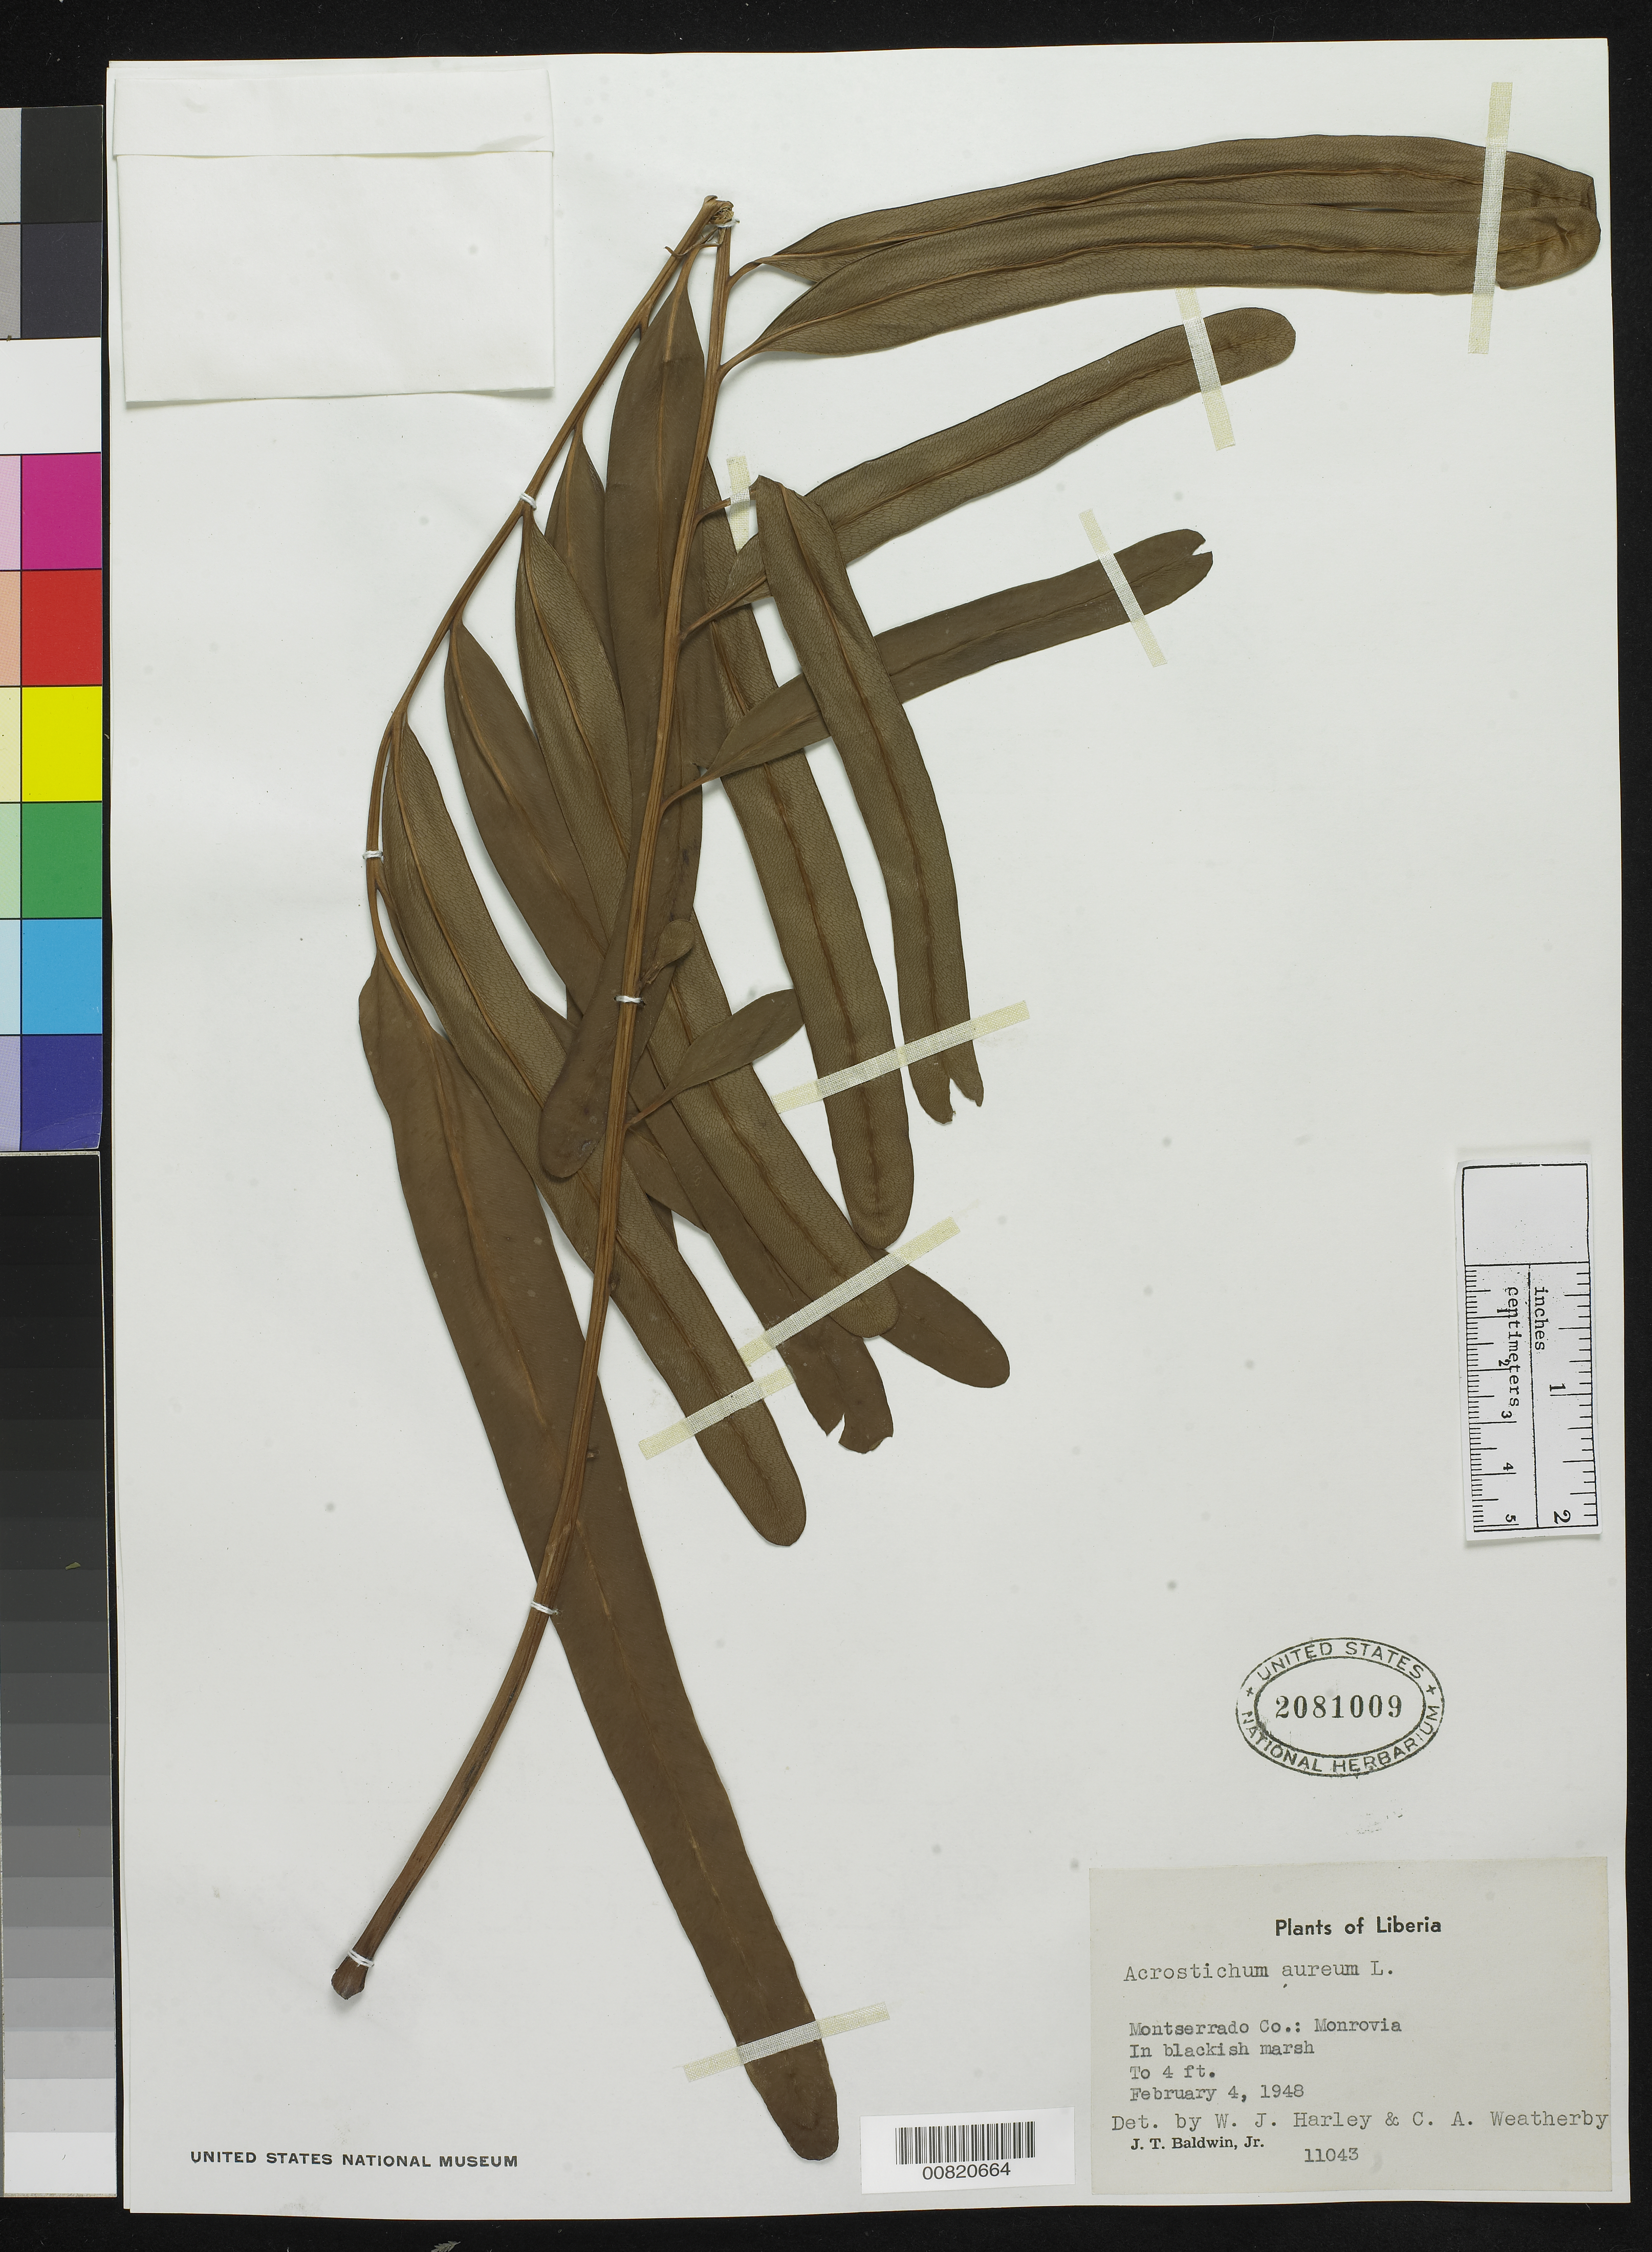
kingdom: Plantae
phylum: Tracheophyta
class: Polypodiopsida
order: Polypodiales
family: Pteridaceae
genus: Acrostichum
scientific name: Acrostichum aureum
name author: L.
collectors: J. T. Baldwin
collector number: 11043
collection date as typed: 4 Feb 1948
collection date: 1948-02-04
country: Liberia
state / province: Montserrado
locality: Monrovia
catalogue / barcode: US 2081009